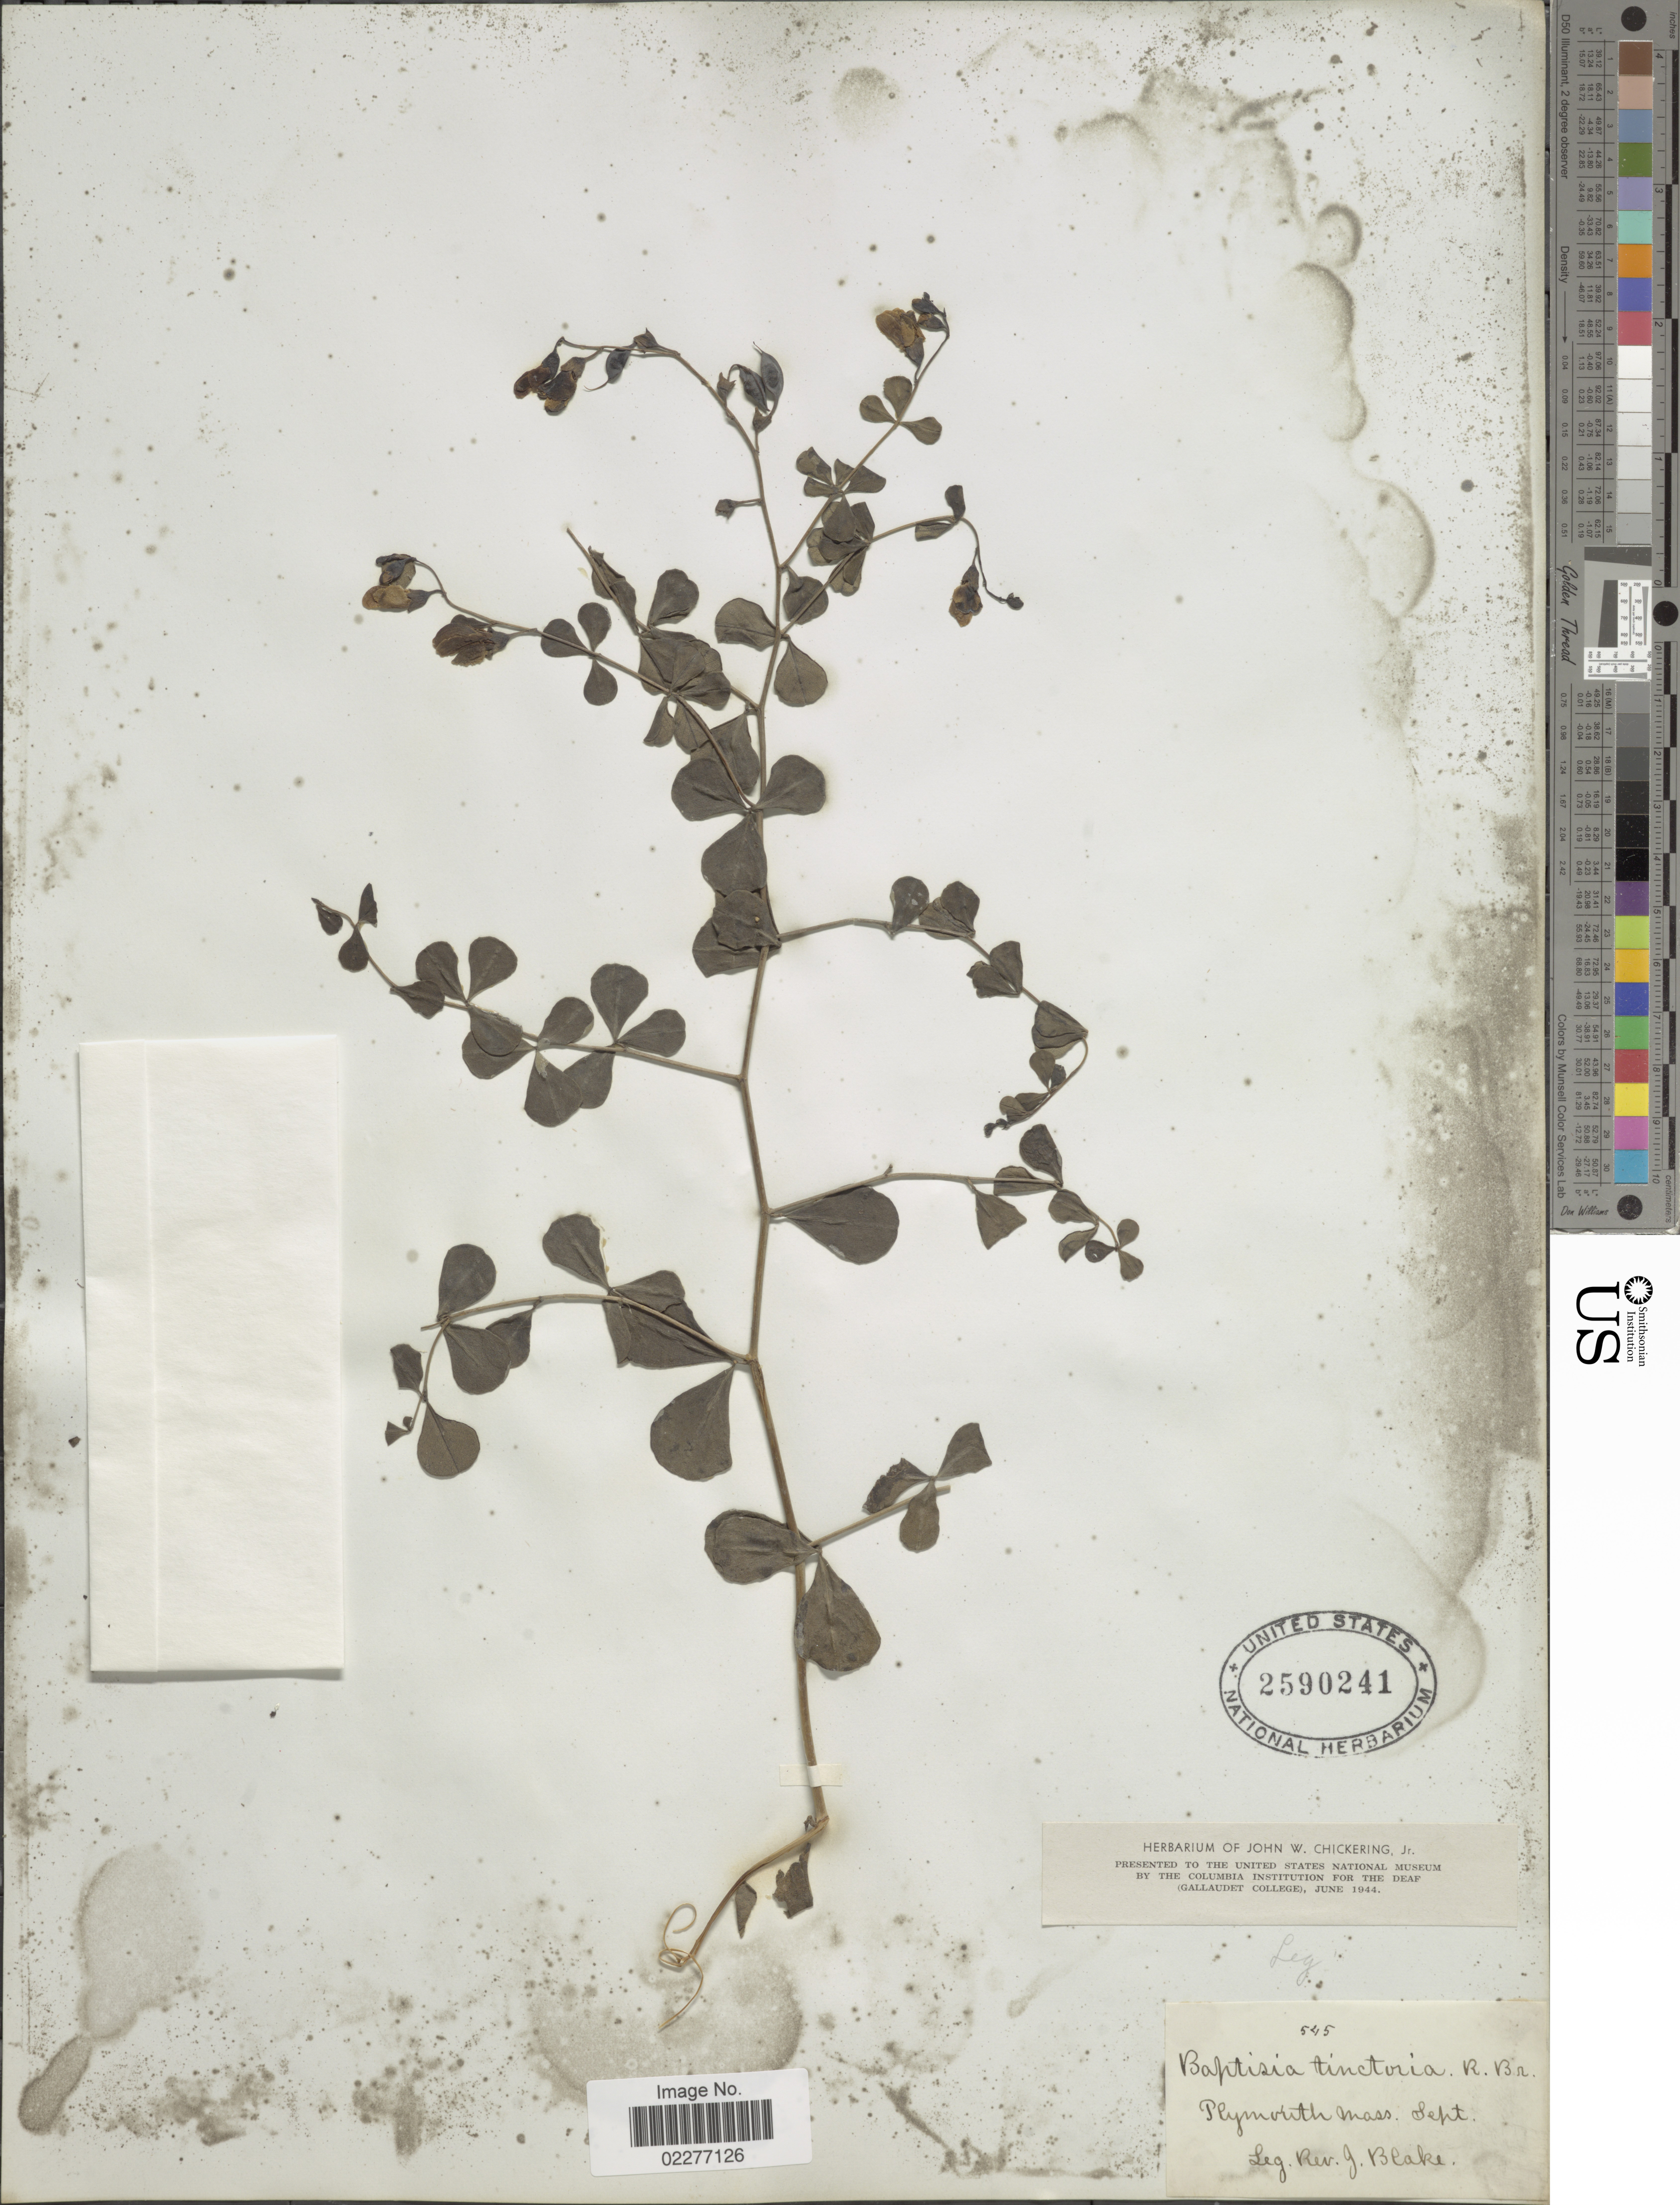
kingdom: Plantae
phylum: Tracheophyta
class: Magnoliopsida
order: Fabales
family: Fabaceae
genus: Baptisia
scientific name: Baptisia tinctoria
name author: (L.) R. Br.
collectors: J. Blake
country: United States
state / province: Massachusetts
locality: Plymouth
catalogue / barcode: US 2590241